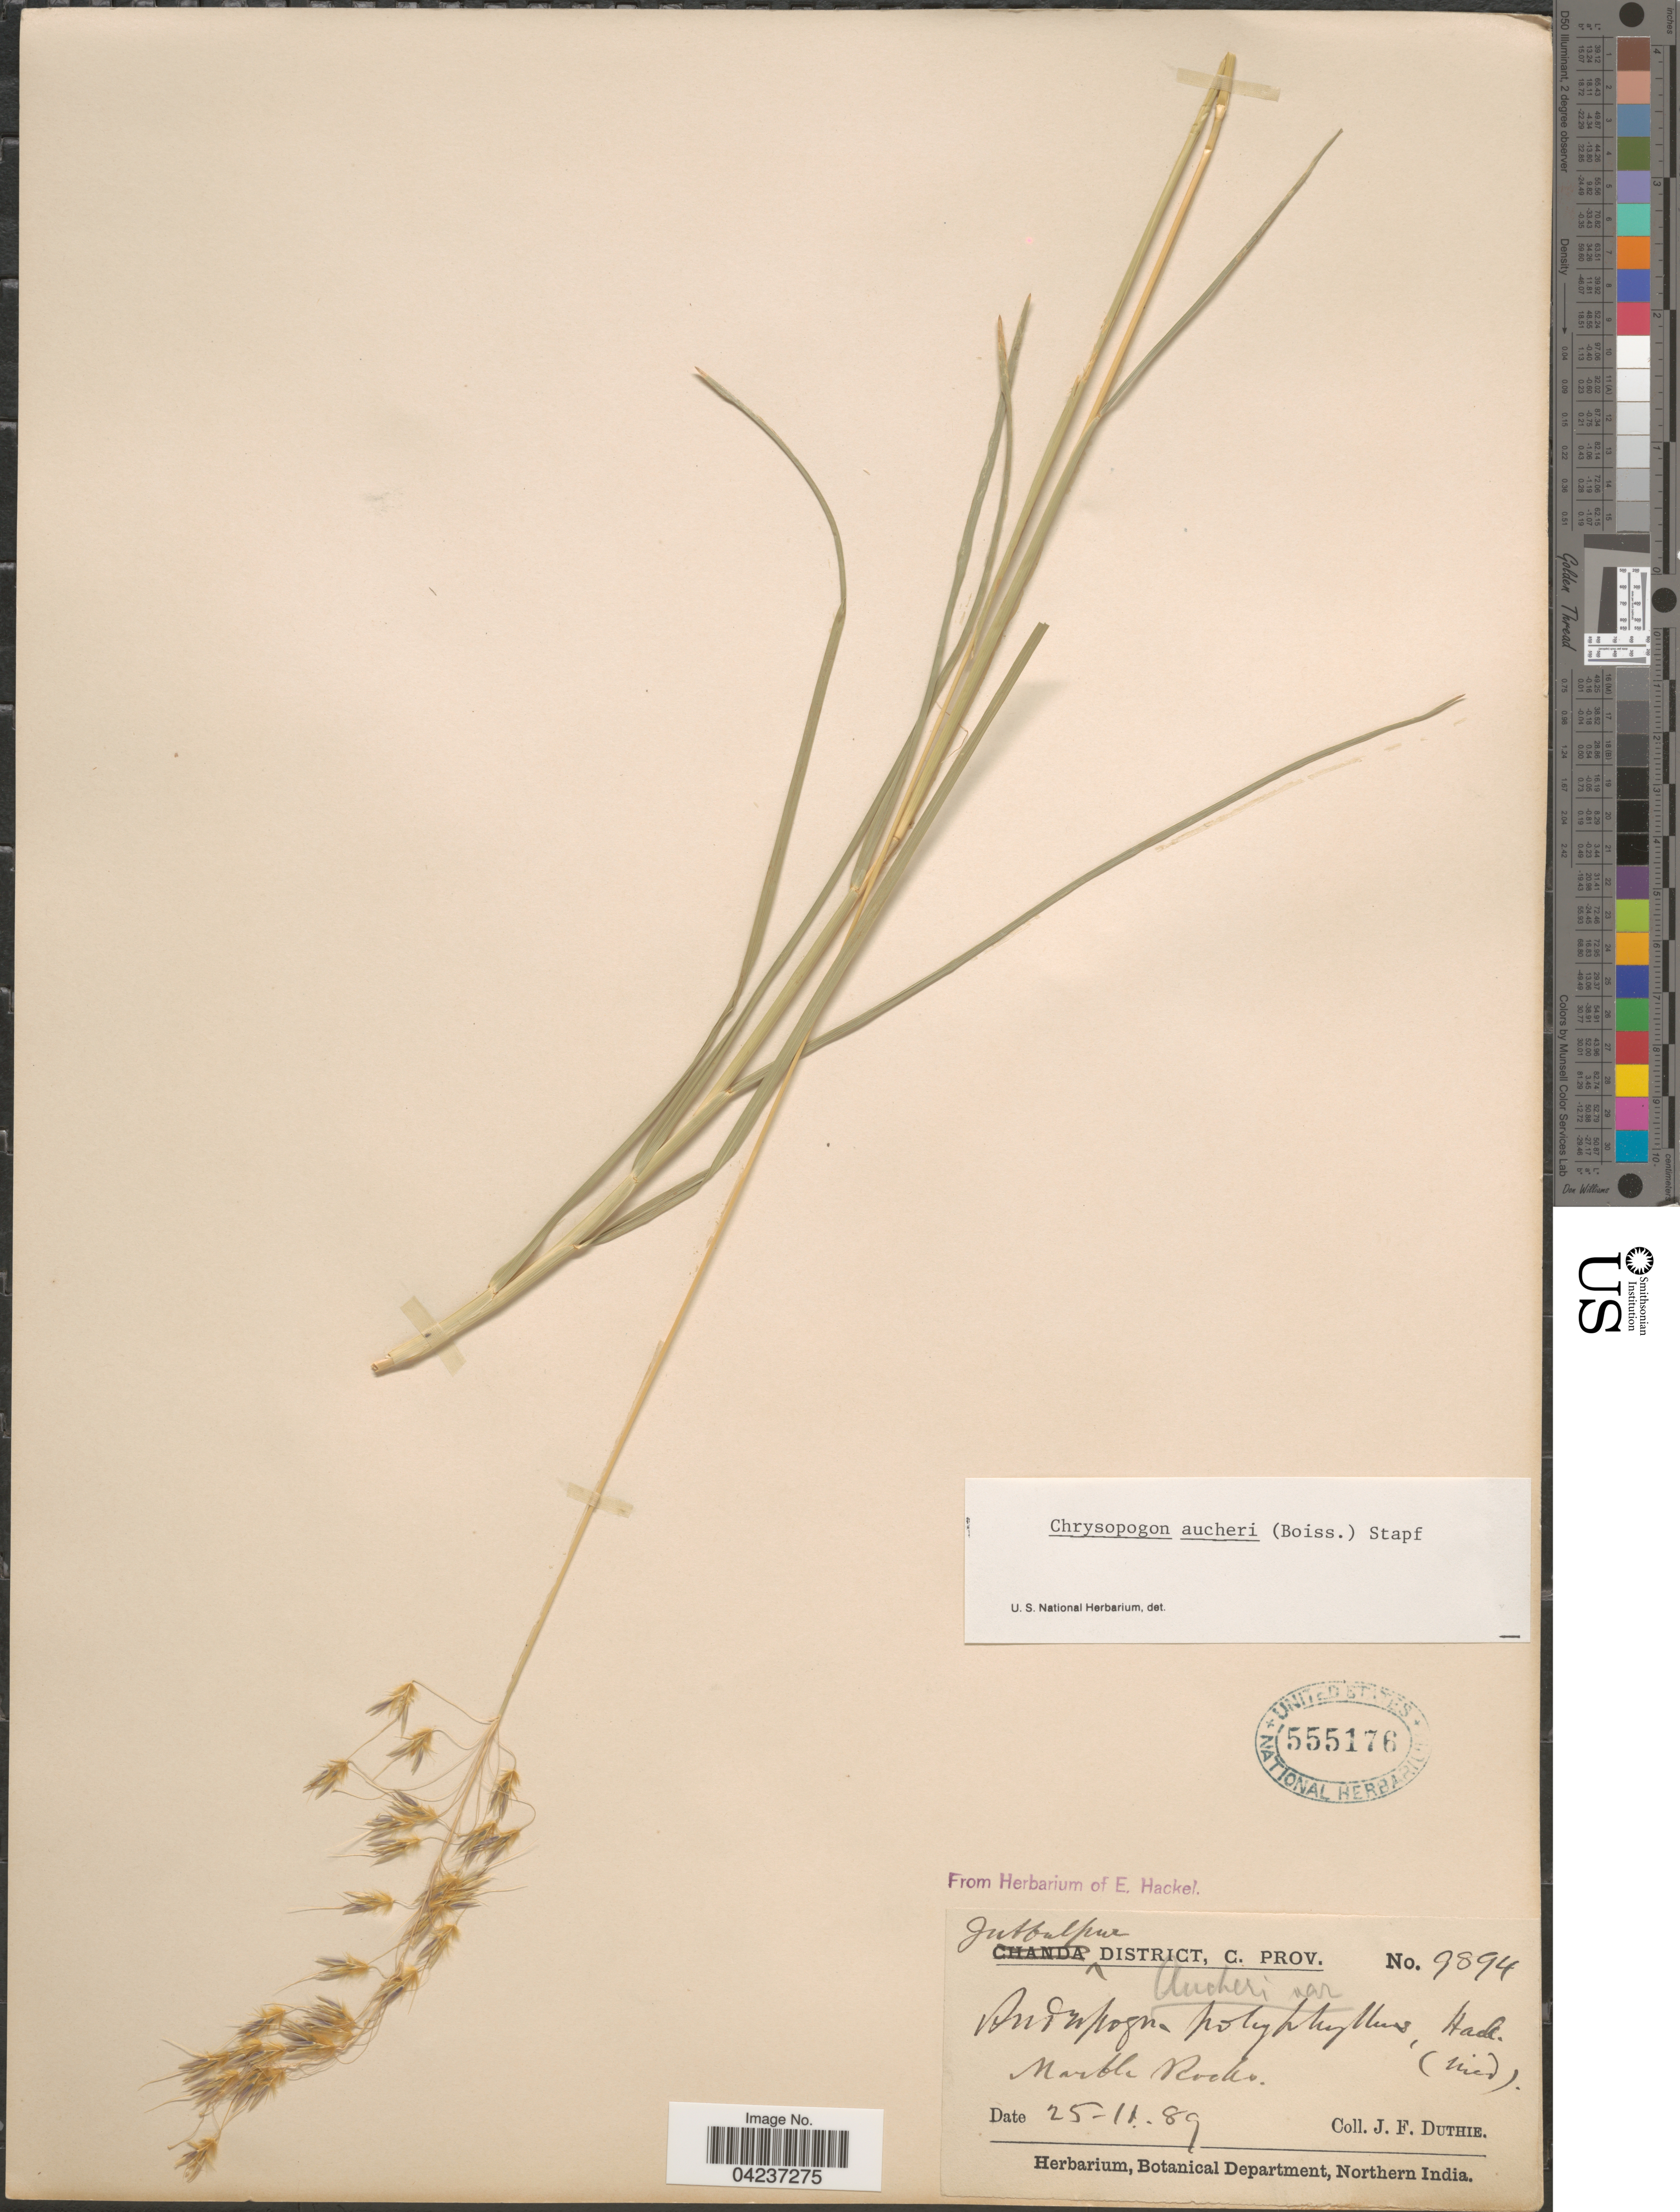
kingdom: Plantae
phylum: Tracheophyta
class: Liliopsida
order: Poales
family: Poaceae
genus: Chrysopogon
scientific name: Chrysopogon aucheri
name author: (Boiss.) Stapf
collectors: J. F. Duthie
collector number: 9894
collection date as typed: Transcribed d/m/y: 25/11/89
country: India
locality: Jutbulpur District, C. Prov. Marble Rocks. Northern India.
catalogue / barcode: US 555176